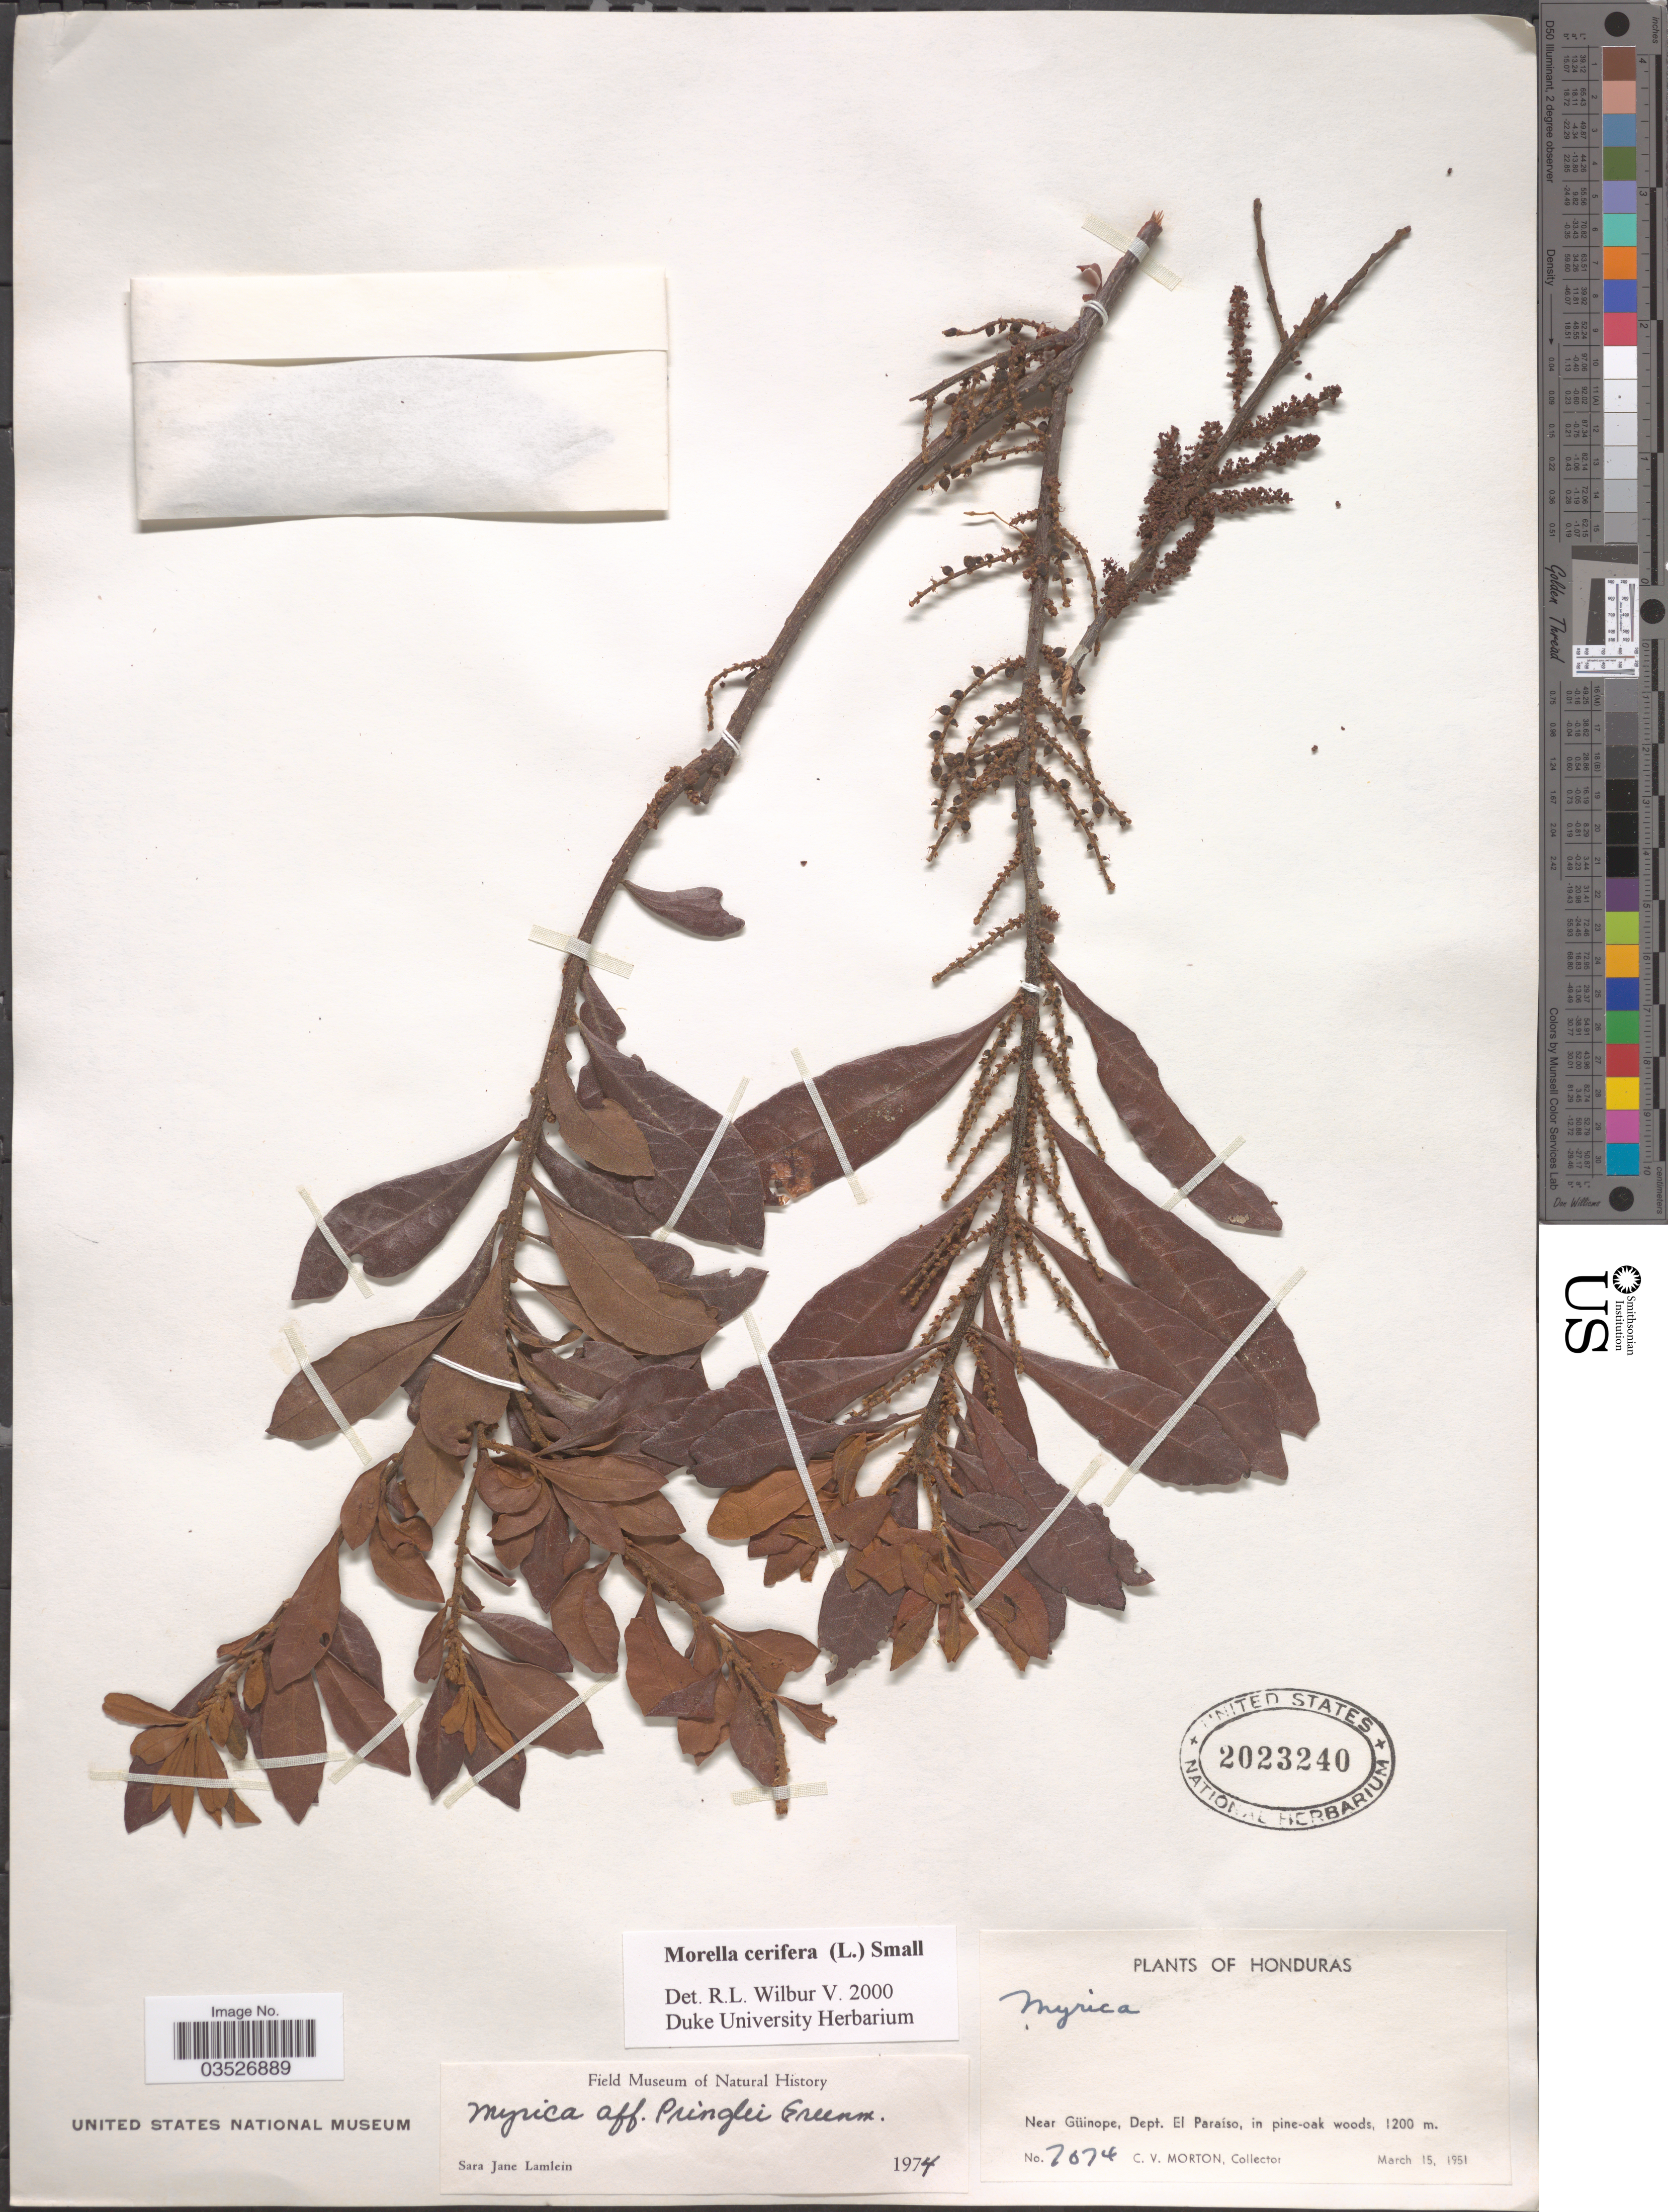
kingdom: Plantae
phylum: Tracheophyta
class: Magnoliopsida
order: Fagales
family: Myricaceae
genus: Morella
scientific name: Morella cerifera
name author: (L.) Small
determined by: Wilbur, R. L.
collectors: C. V. Morton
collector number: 7674*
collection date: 1951-03-15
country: Honduras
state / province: El Paraíso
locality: Near Güinope, Dept. El Paraíso, in pine-oak woods.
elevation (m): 1200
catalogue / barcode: US 2023240